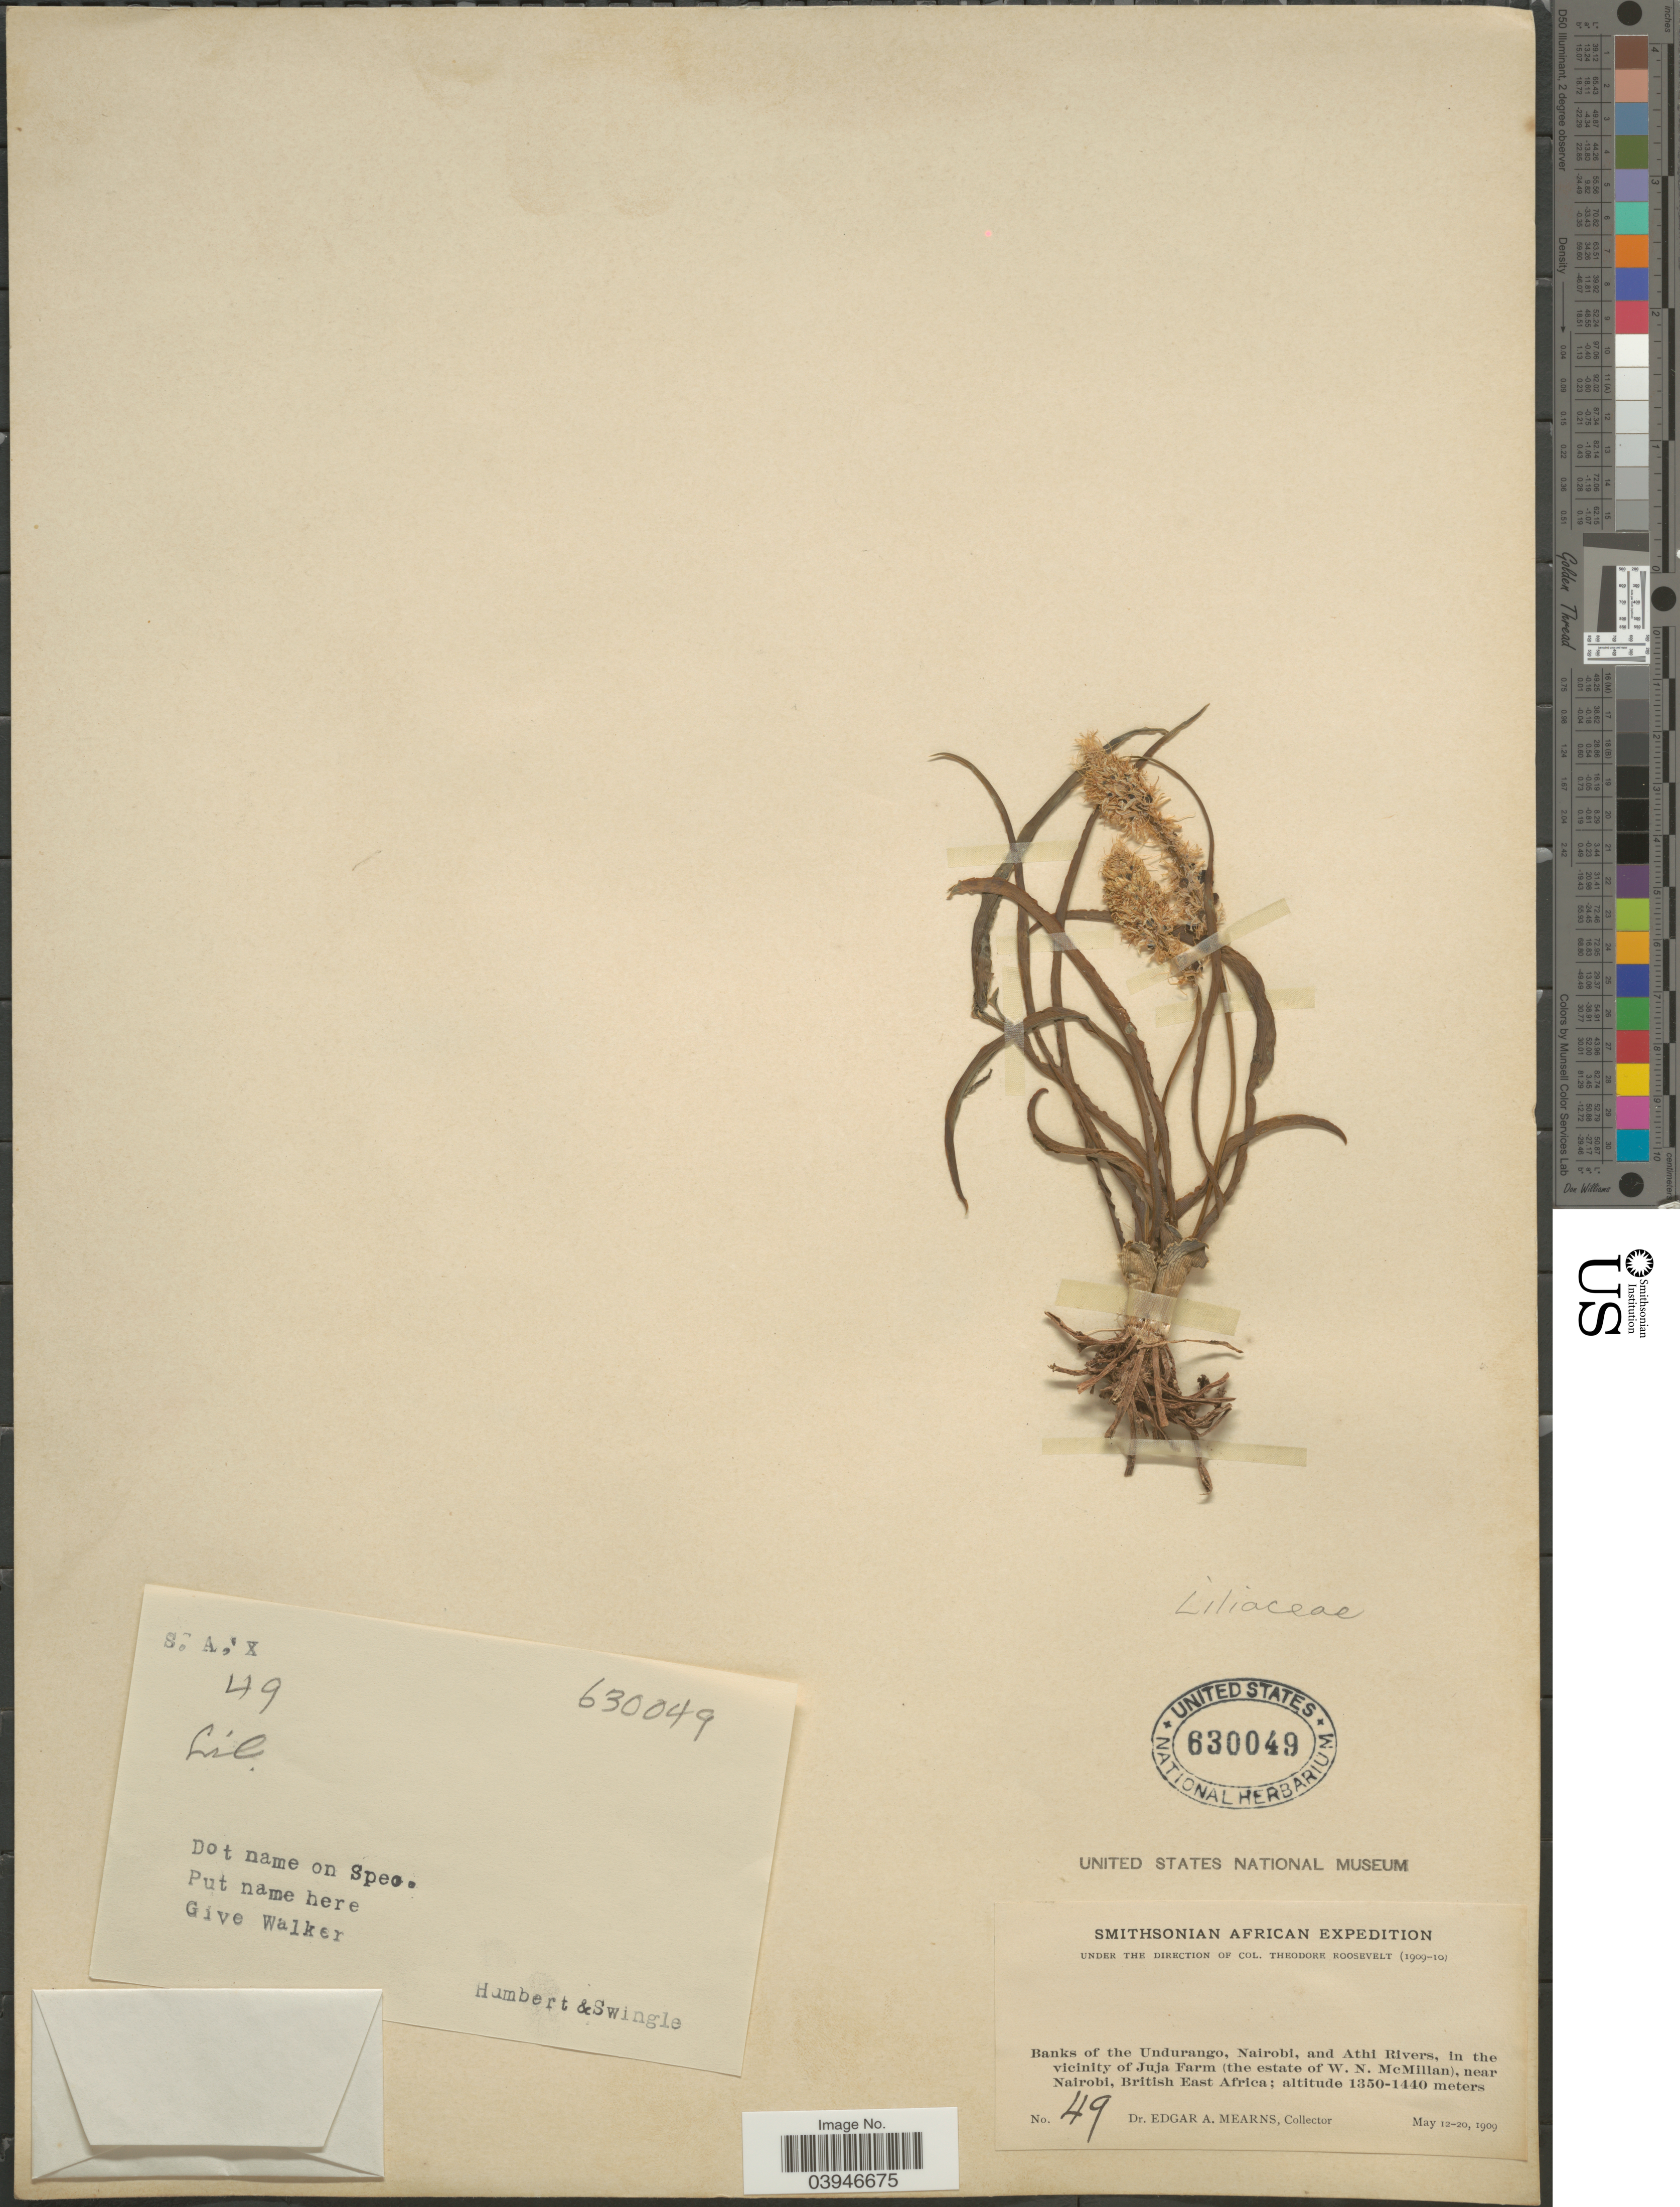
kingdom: Plantae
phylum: Tracheophyta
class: Liliopsida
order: Liliales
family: Liliaceae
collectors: E. A. Mearns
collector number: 49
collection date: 1909-05-12/1909-05-20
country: Kenya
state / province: Nairobi Area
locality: Banks of the Undurango, Nairobi, and Athi Rivers, in the vicinity of Juja Farm (the estate of W. N. McMillan), near Nairobi, British East Africa.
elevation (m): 1350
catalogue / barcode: US 630049